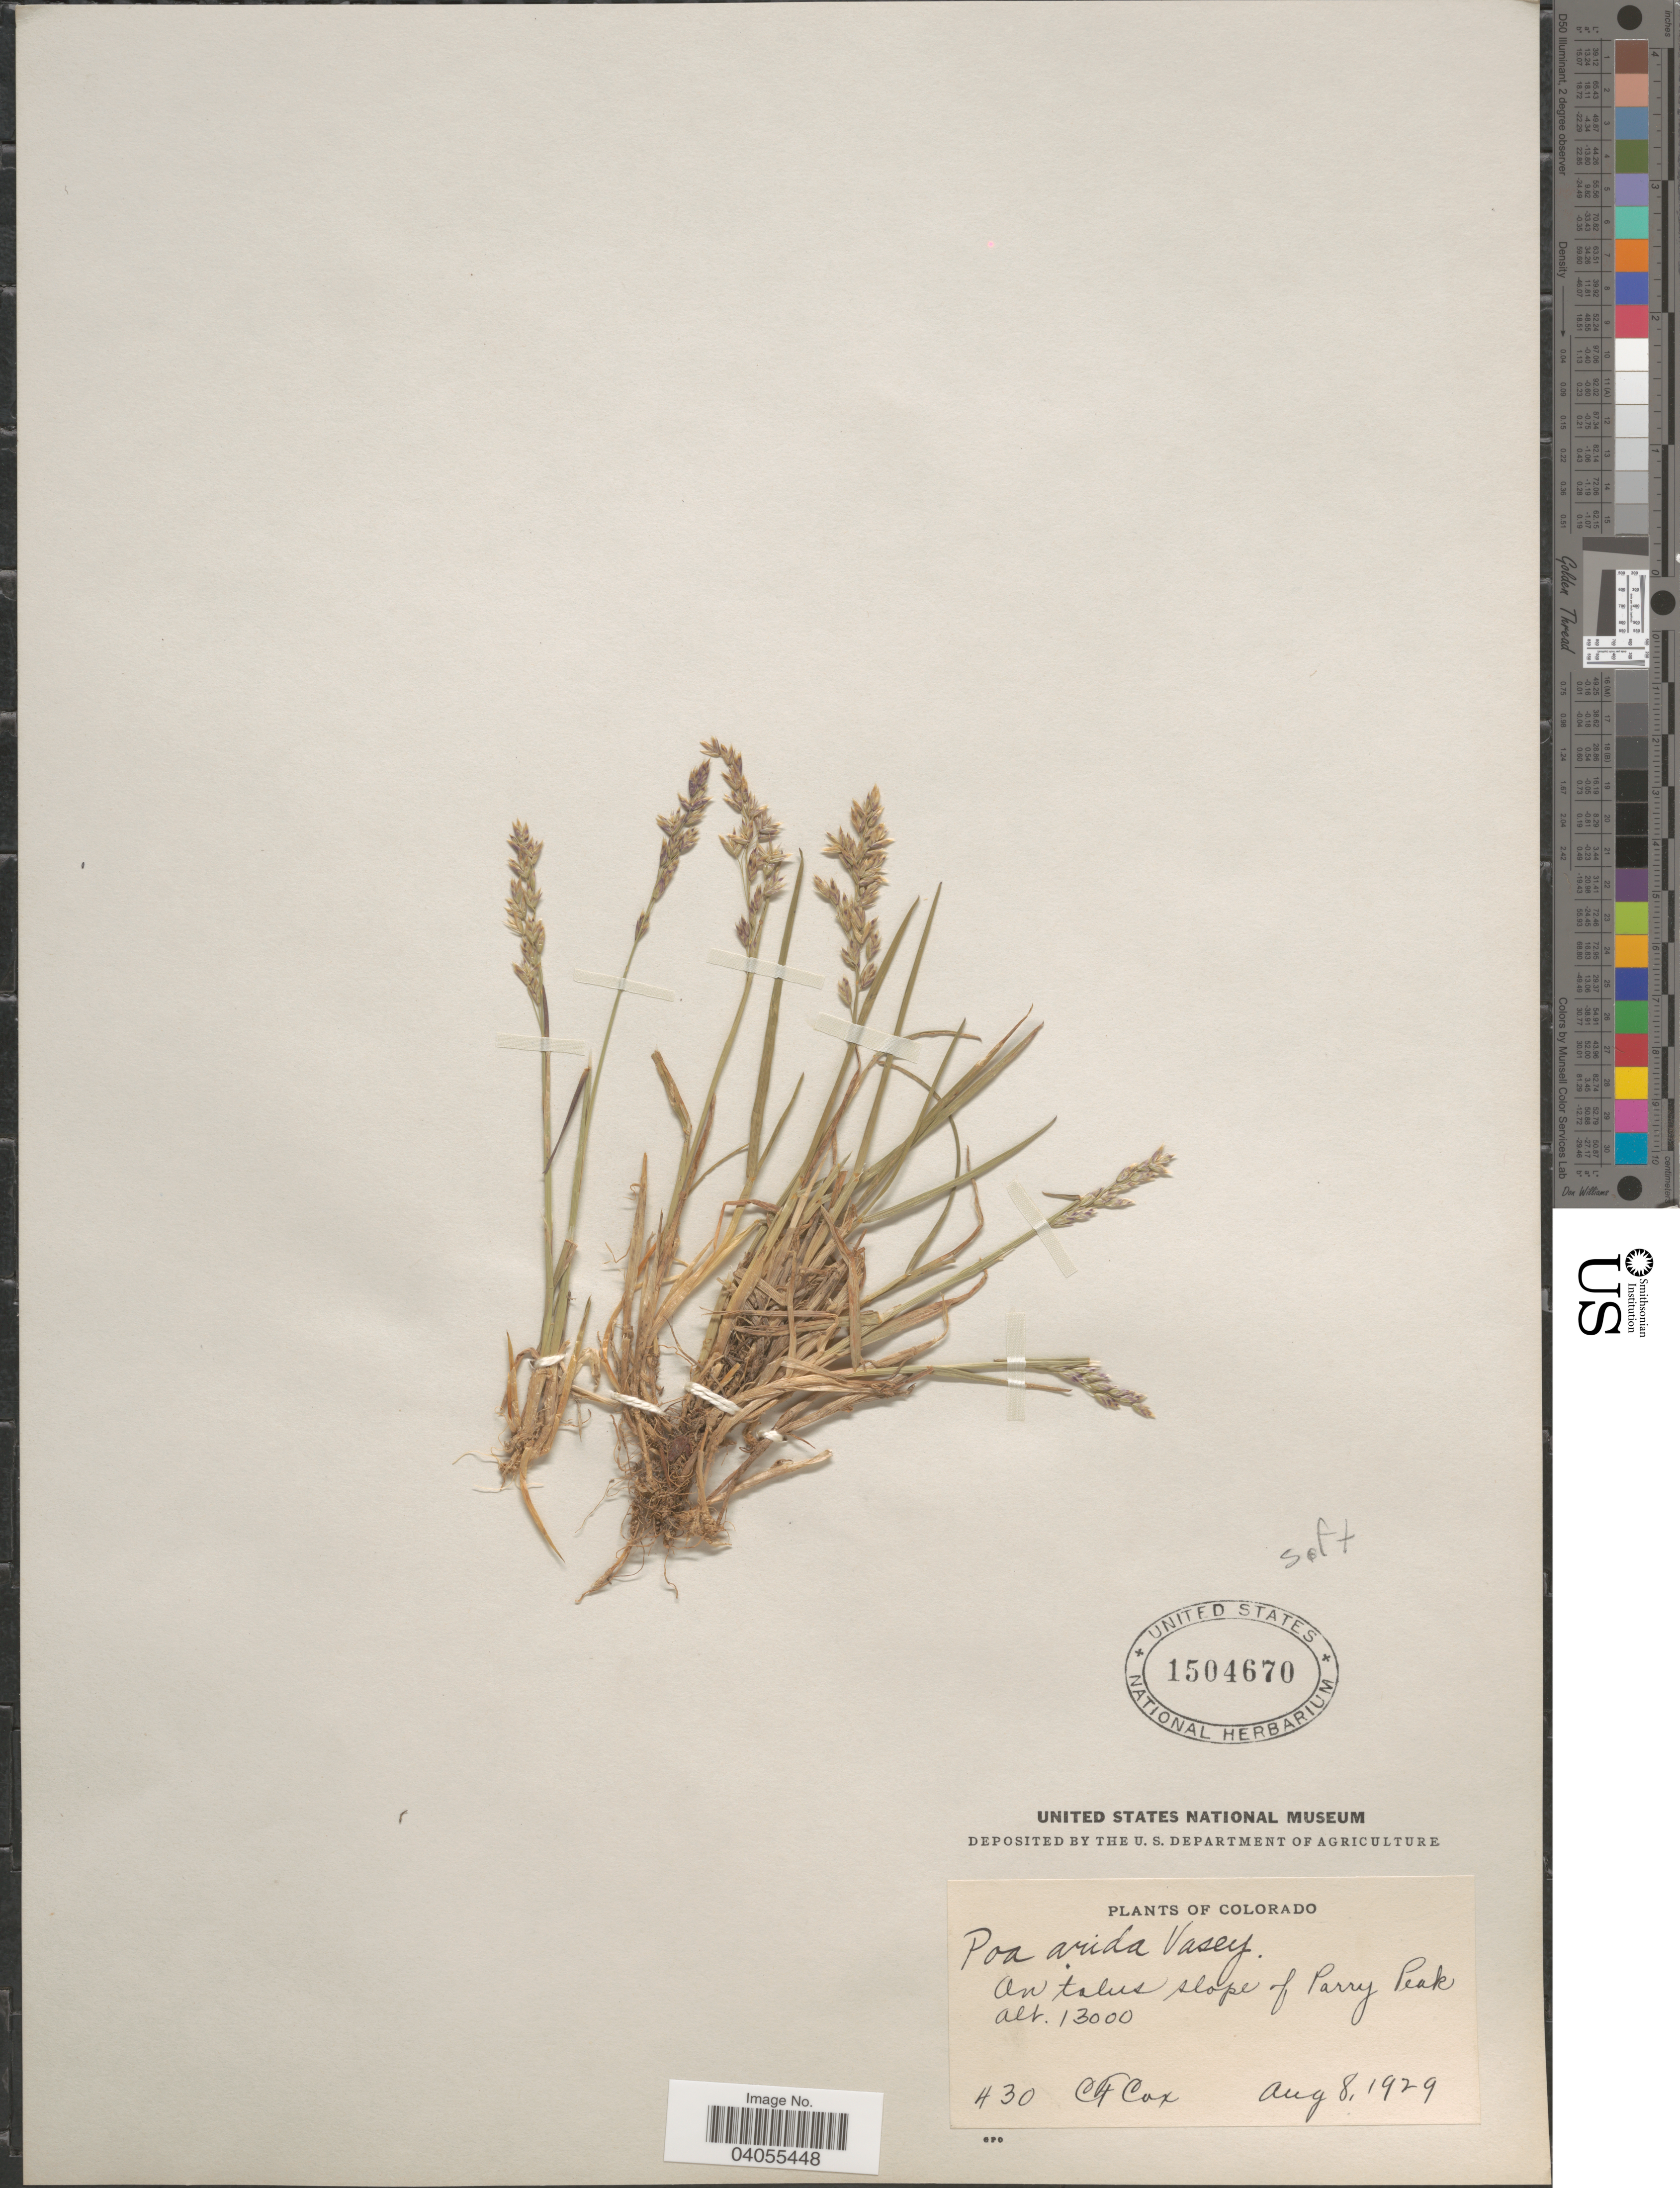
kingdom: Plantae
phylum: Tracheophyta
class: Liliopsida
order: Poales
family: Poaceae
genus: Poa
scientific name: Poa arida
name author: Vasey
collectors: C. Cox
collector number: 430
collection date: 1929-08-08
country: United States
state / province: Colorado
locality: On talus slope of Parry Peak.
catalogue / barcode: US 1504670